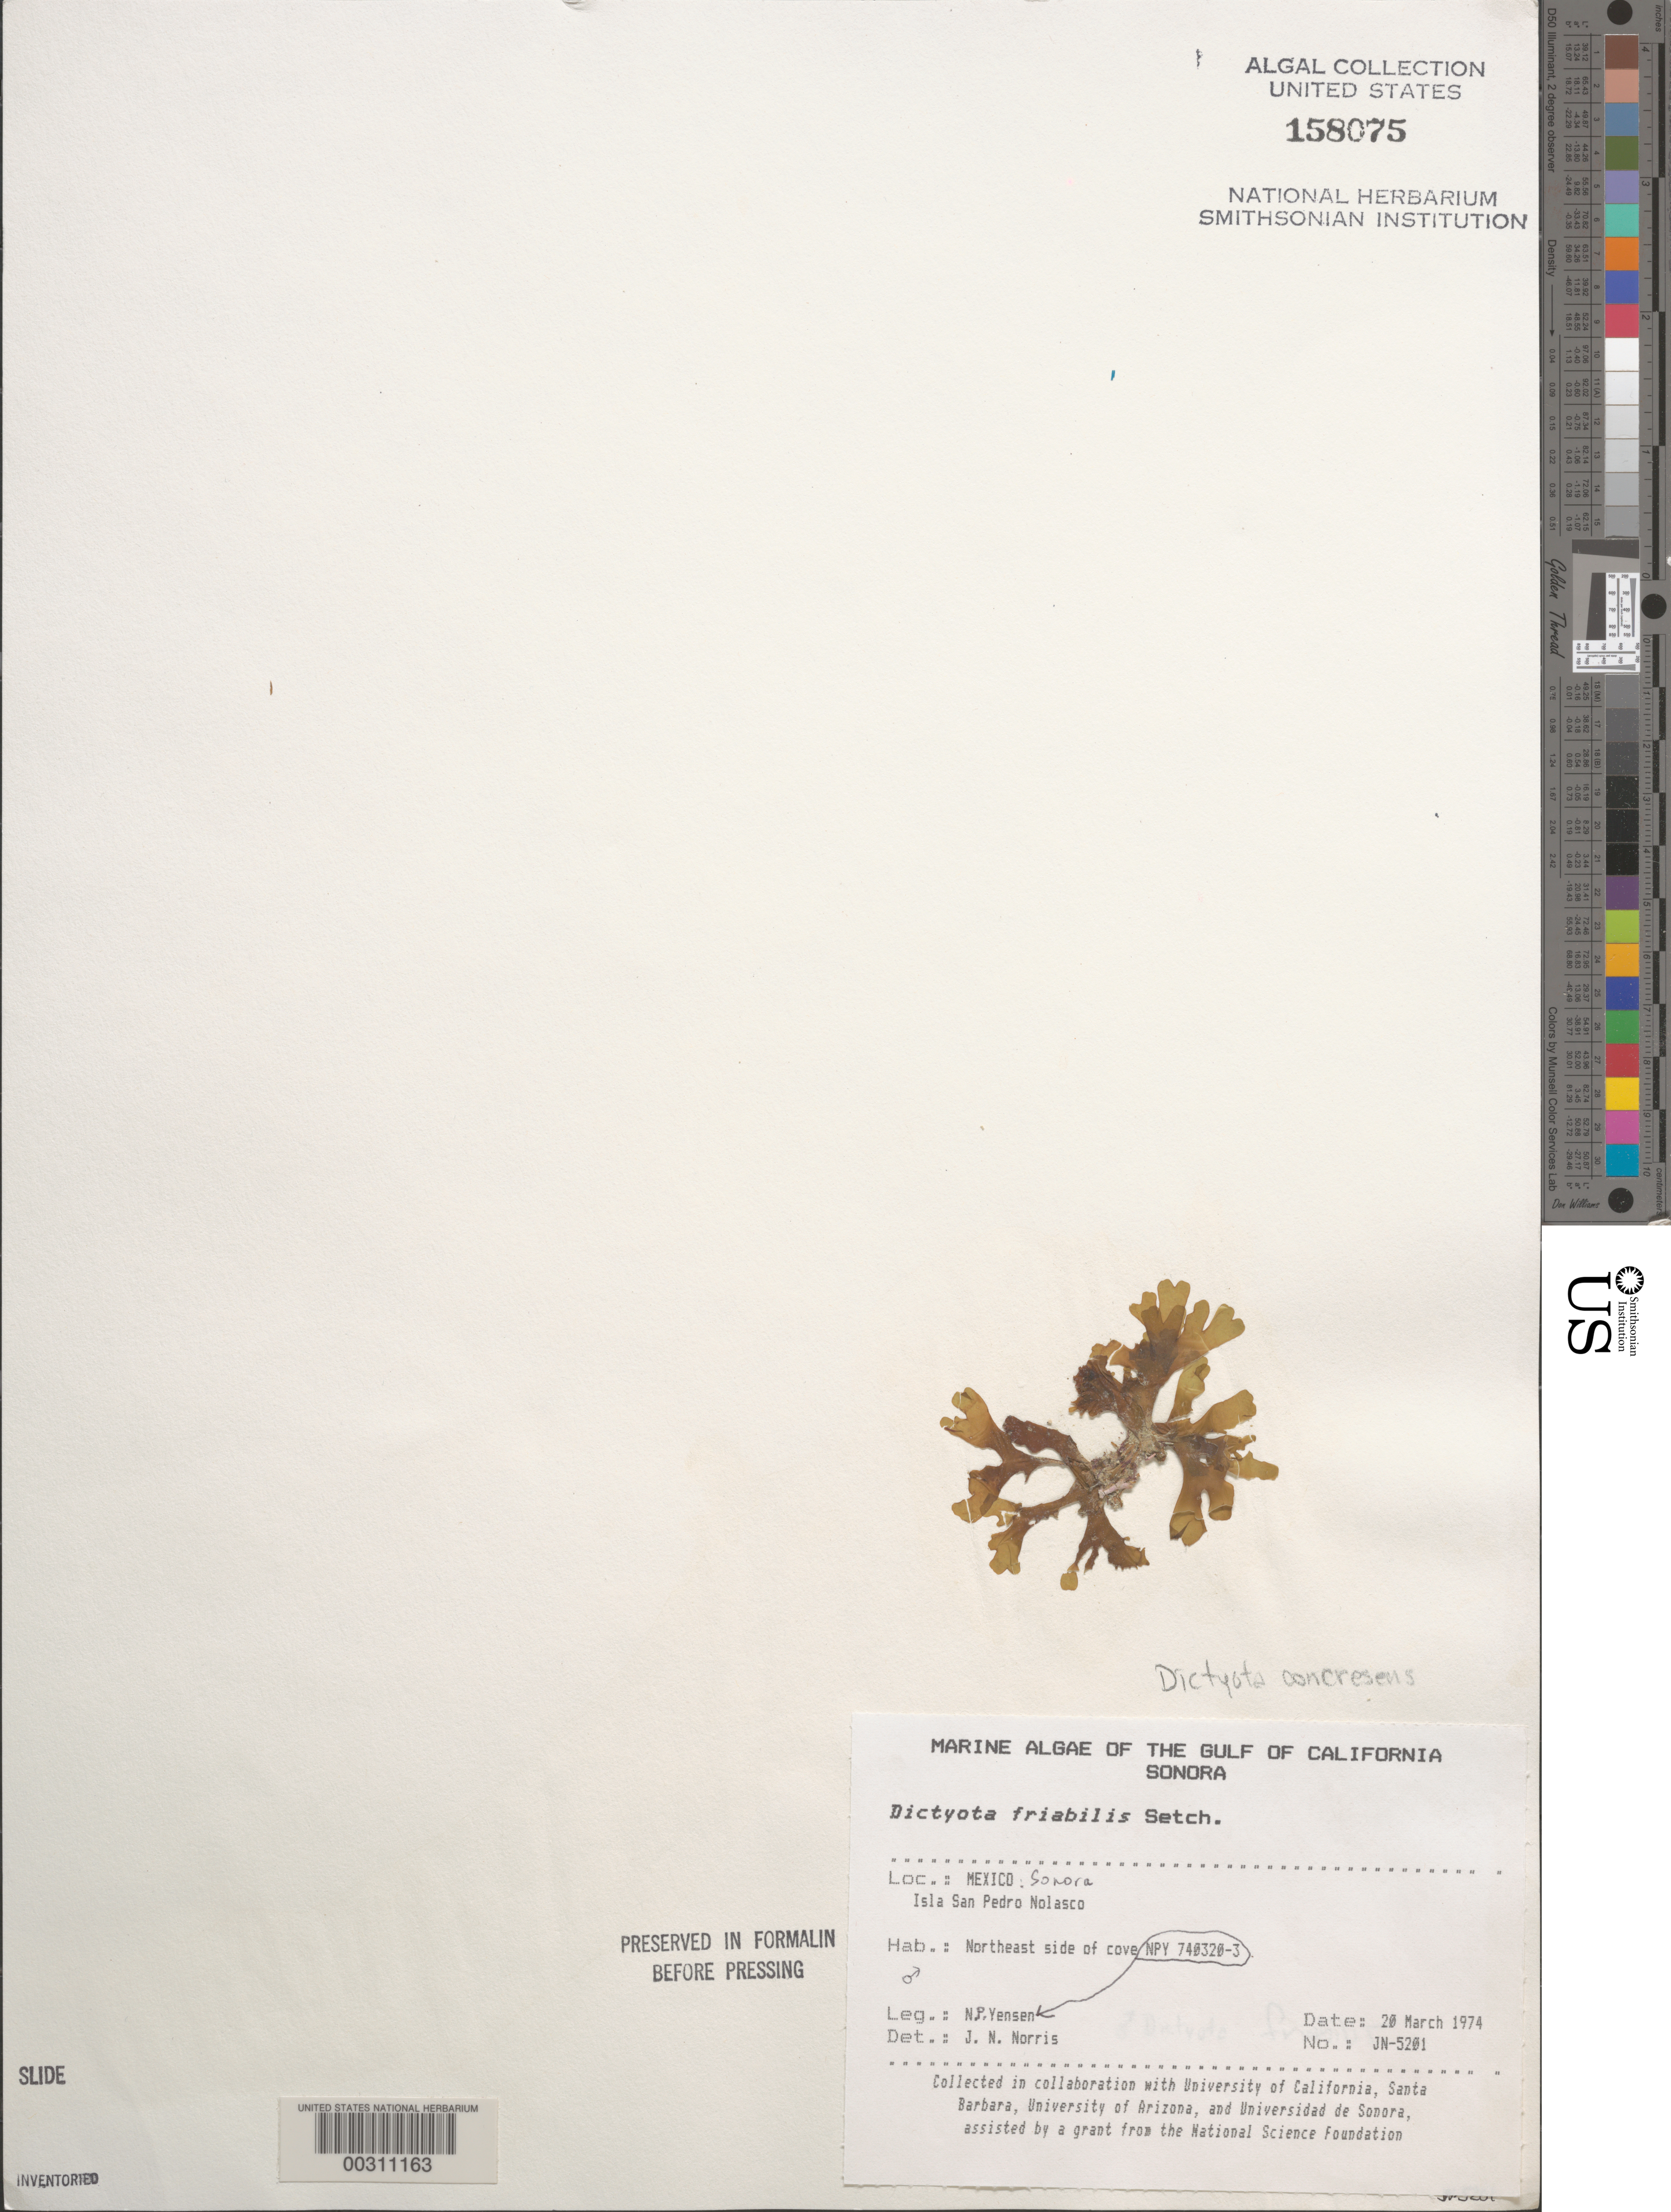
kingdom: Chromista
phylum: Ochrophyta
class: Phaeophyceae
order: Dictyotales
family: Dictyotaceae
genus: Dictyota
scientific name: Dictyota friabilis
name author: Setch.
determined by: Norris, James N.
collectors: N. Yensen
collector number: Jn-5201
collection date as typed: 20 Mar 1974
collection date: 1974-03-20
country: Mexico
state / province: Sonora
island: Isla San Pedro Nolasco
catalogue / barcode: US 158075